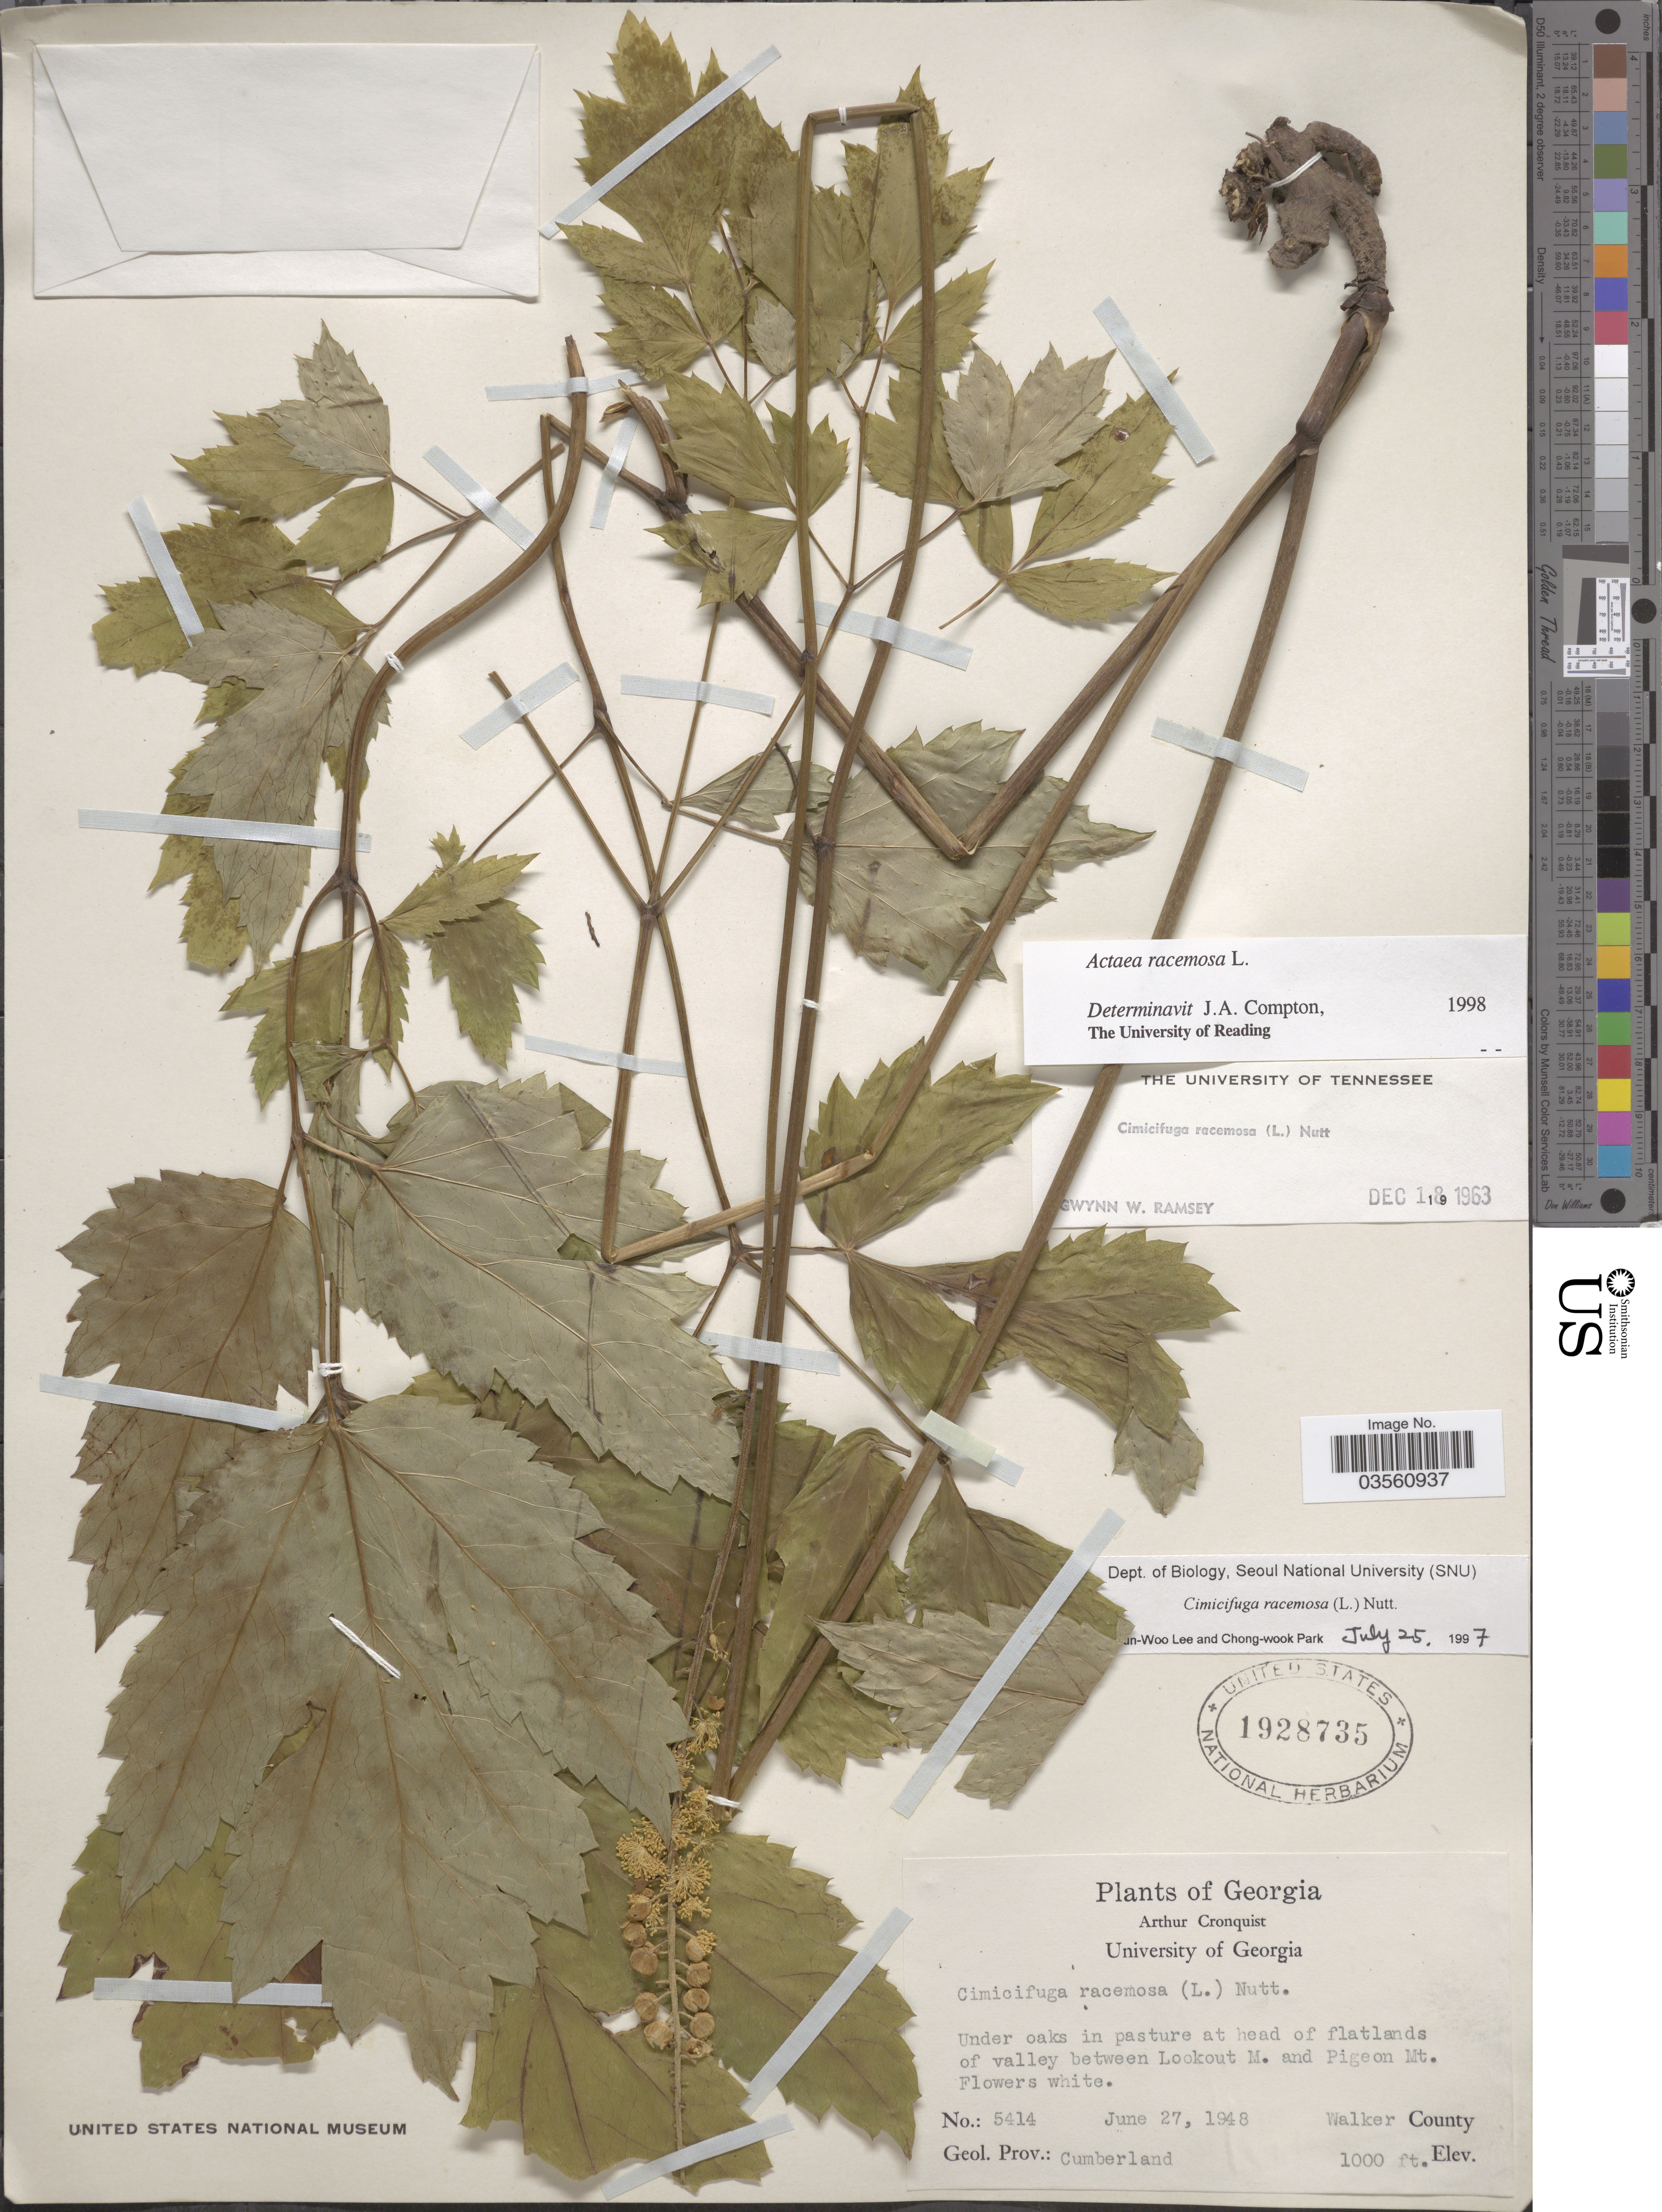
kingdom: Plantae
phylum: Tracheophyta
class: Magnoliopsida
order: Ranunculales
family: Ranunculaceae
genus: Actaea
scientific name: Actaea racemosa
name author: L.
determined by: Compton, J. A.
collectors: A. J. Cronquist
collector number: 5414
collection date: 1948-06-27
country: United States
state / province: Georgia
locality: Between Lookout M. and Pigeon Mt. Walker County. Geol. Prov.: Cumberland.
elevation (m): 305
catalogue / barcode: US 1928735